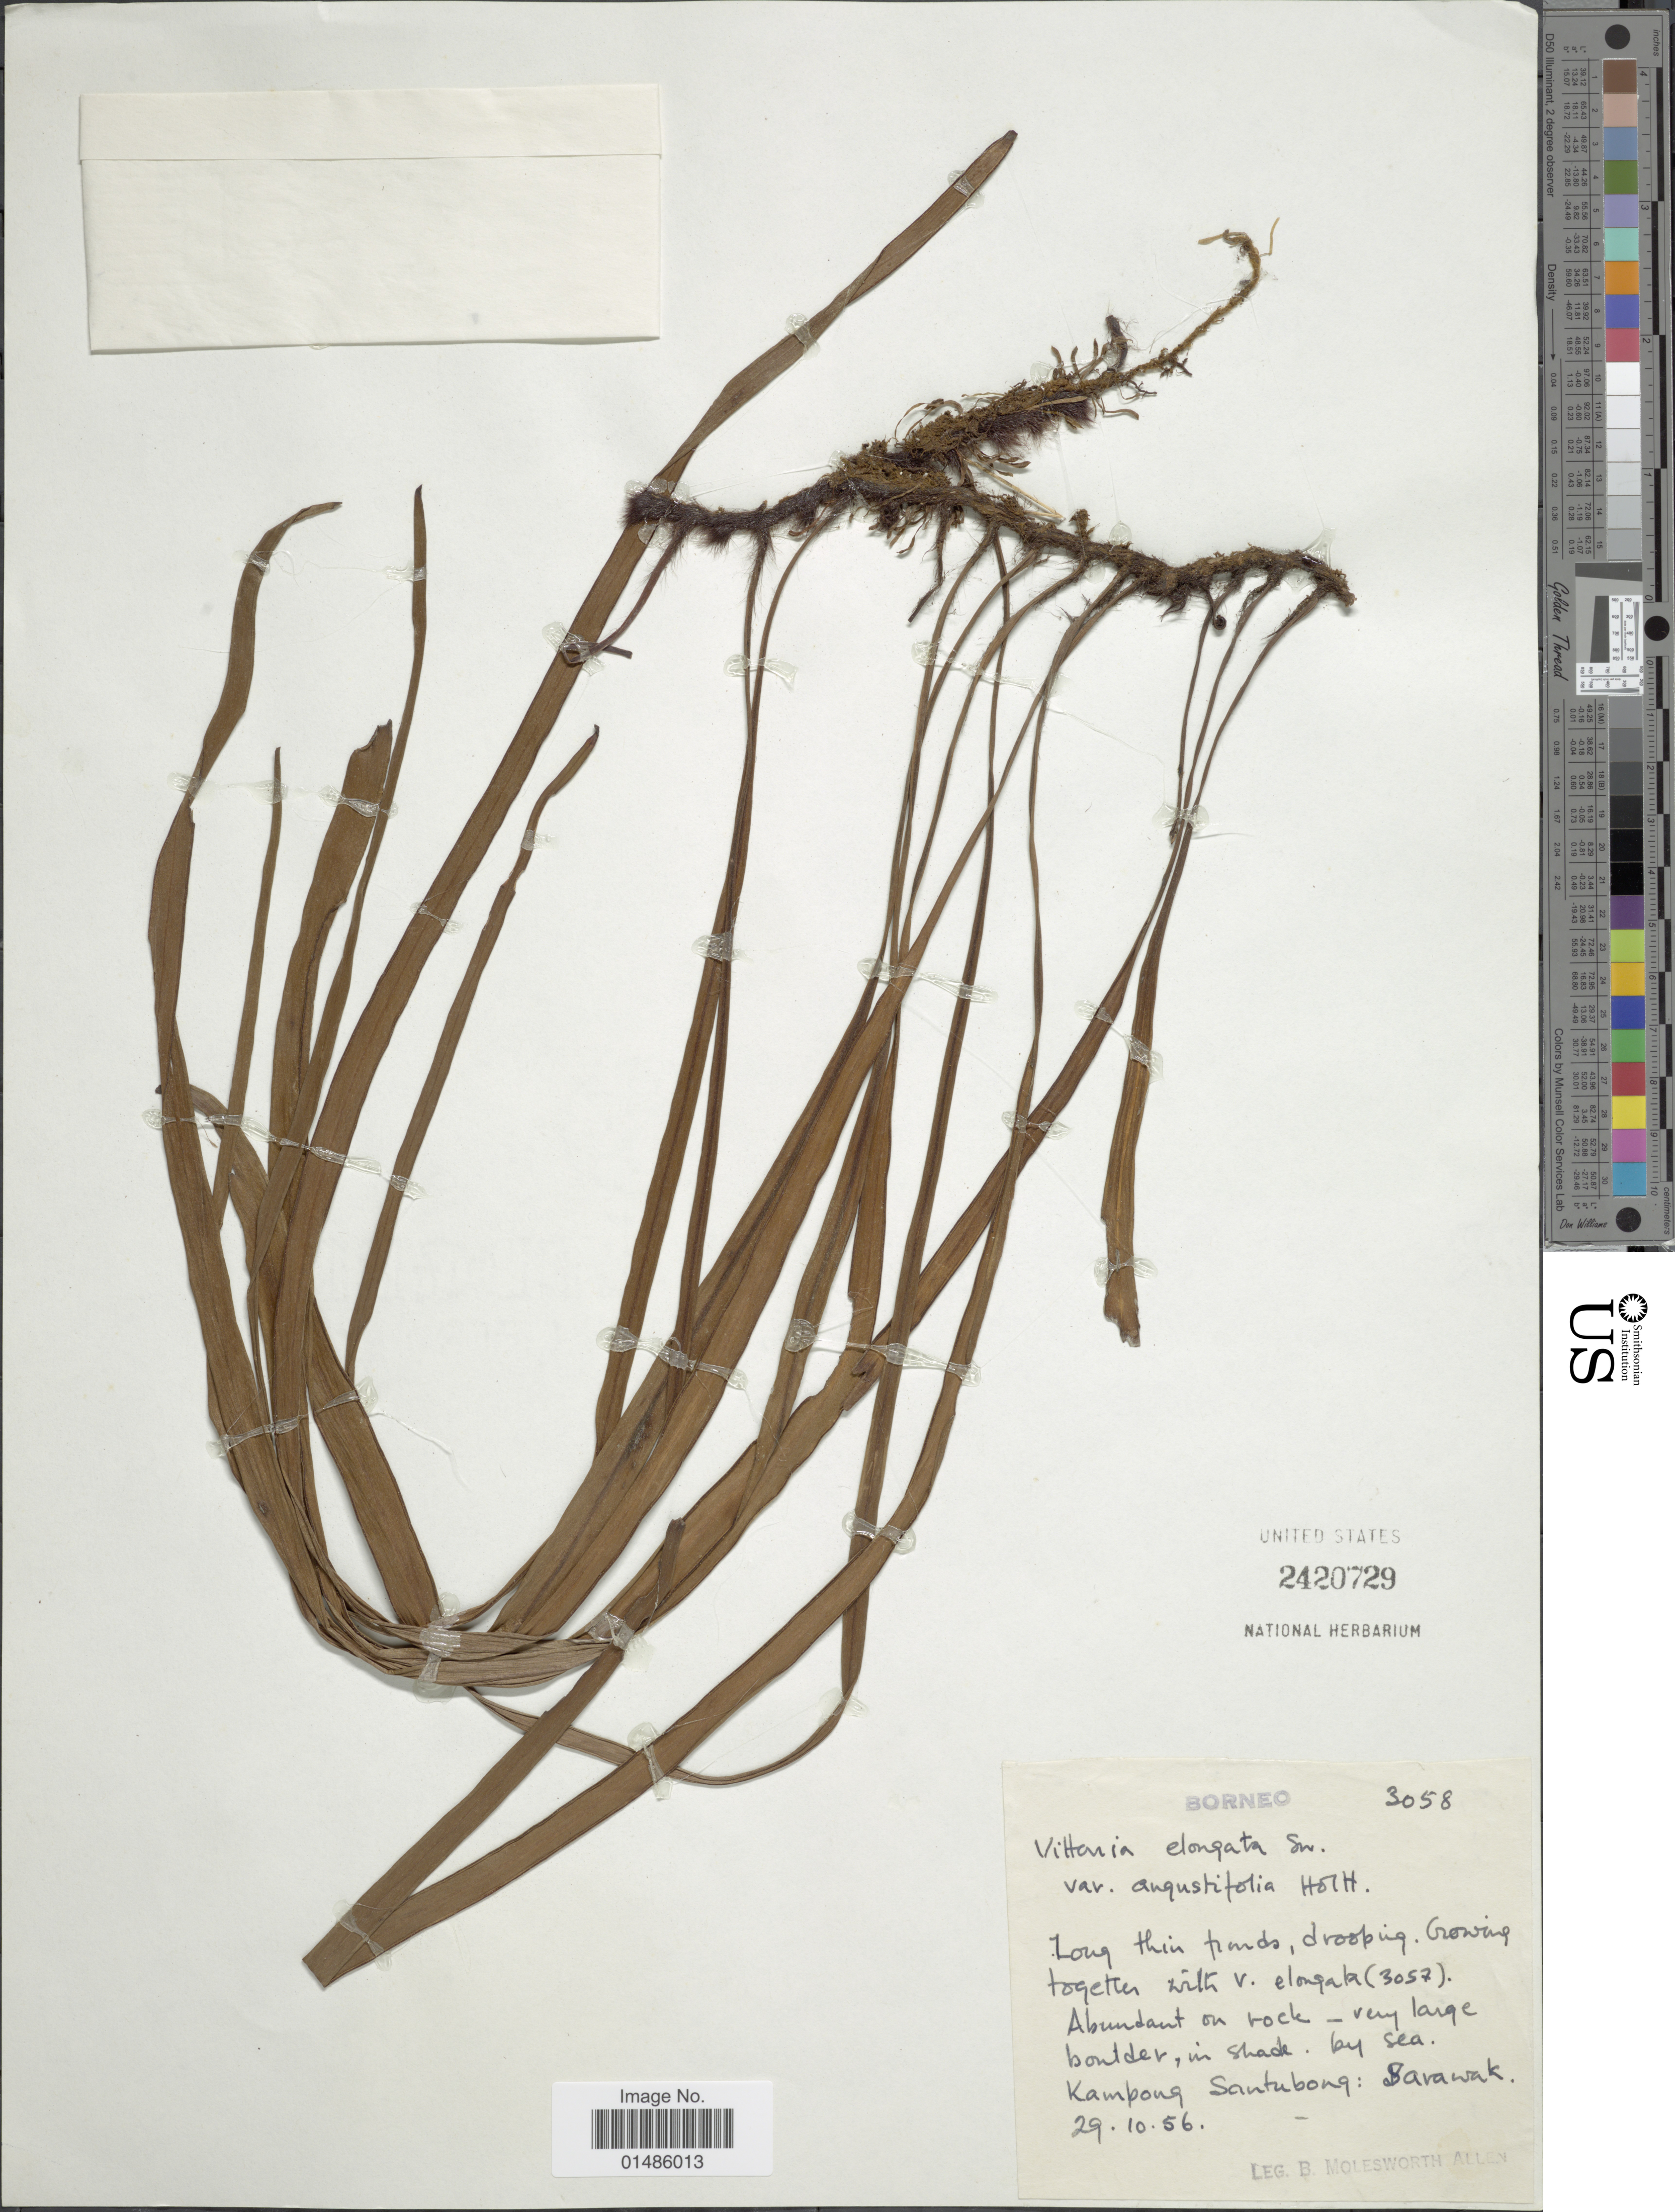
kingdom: Plantae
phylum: Tracheophyta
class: Polypodiopsida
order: Polypodiales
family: Pteridaceae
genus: Haplopteris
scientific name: Haplopteris elongata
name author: (Sw.) Crane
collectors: B. E. G. Molesworth-Allen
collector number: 3058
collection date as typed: Transcribed d/m/y: 29/10/56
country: Malaysia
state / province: Sarawak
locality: Borneo. Kampong Santubong.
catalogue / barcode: US 2420729